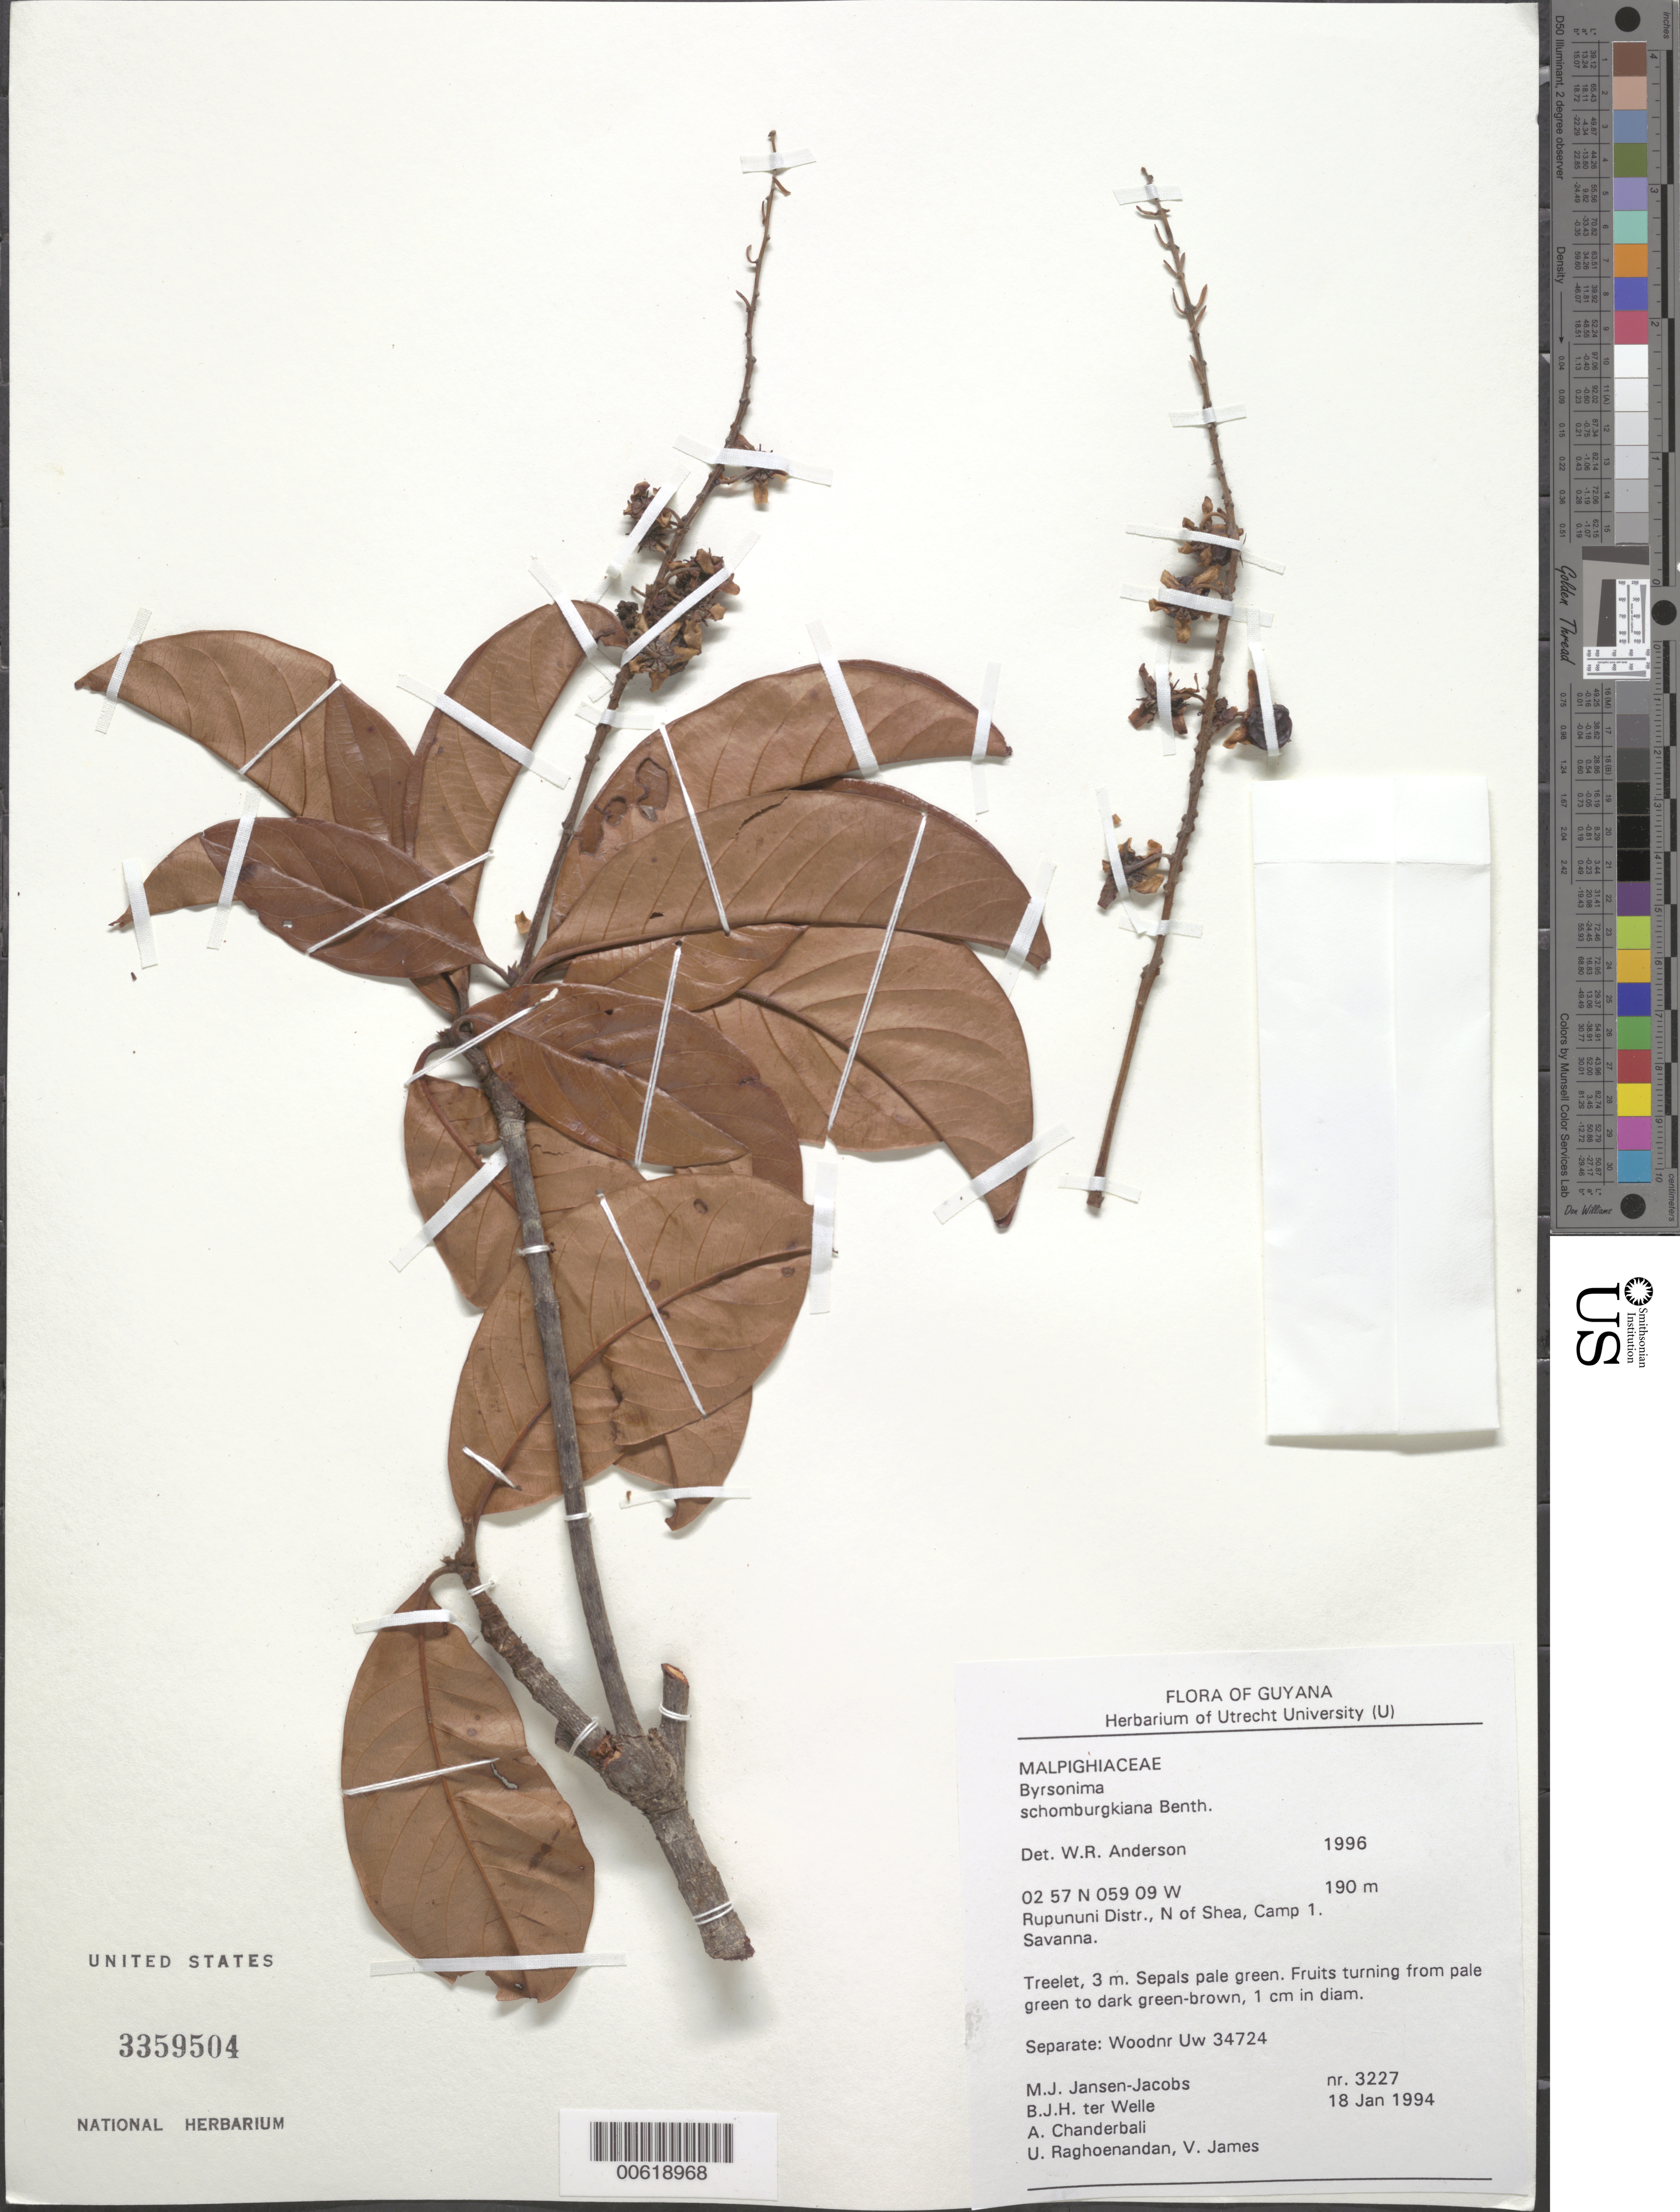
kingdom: Plantae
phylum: Tracheophyta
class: Magnoliopsida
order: Malpighiales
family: Malpighiaceae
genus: Byrsonima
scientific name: Byrsonima schomburgkiana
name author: Benth.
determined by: Anderson, W. R., (MICH), University of Michigan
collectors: M. J. Jansen-Jacobs, B. Welle, A. S. Chanderbali, U. Raghoenandan & V. James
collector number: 3227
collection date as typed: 18-Jan-94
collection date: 1994-01-18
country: Guyana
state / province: U. Takutu-U. Essequibo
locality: Shea, N of, camp 1, Rupununi District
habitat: Savanna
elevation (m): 190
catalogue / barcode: US 3359504